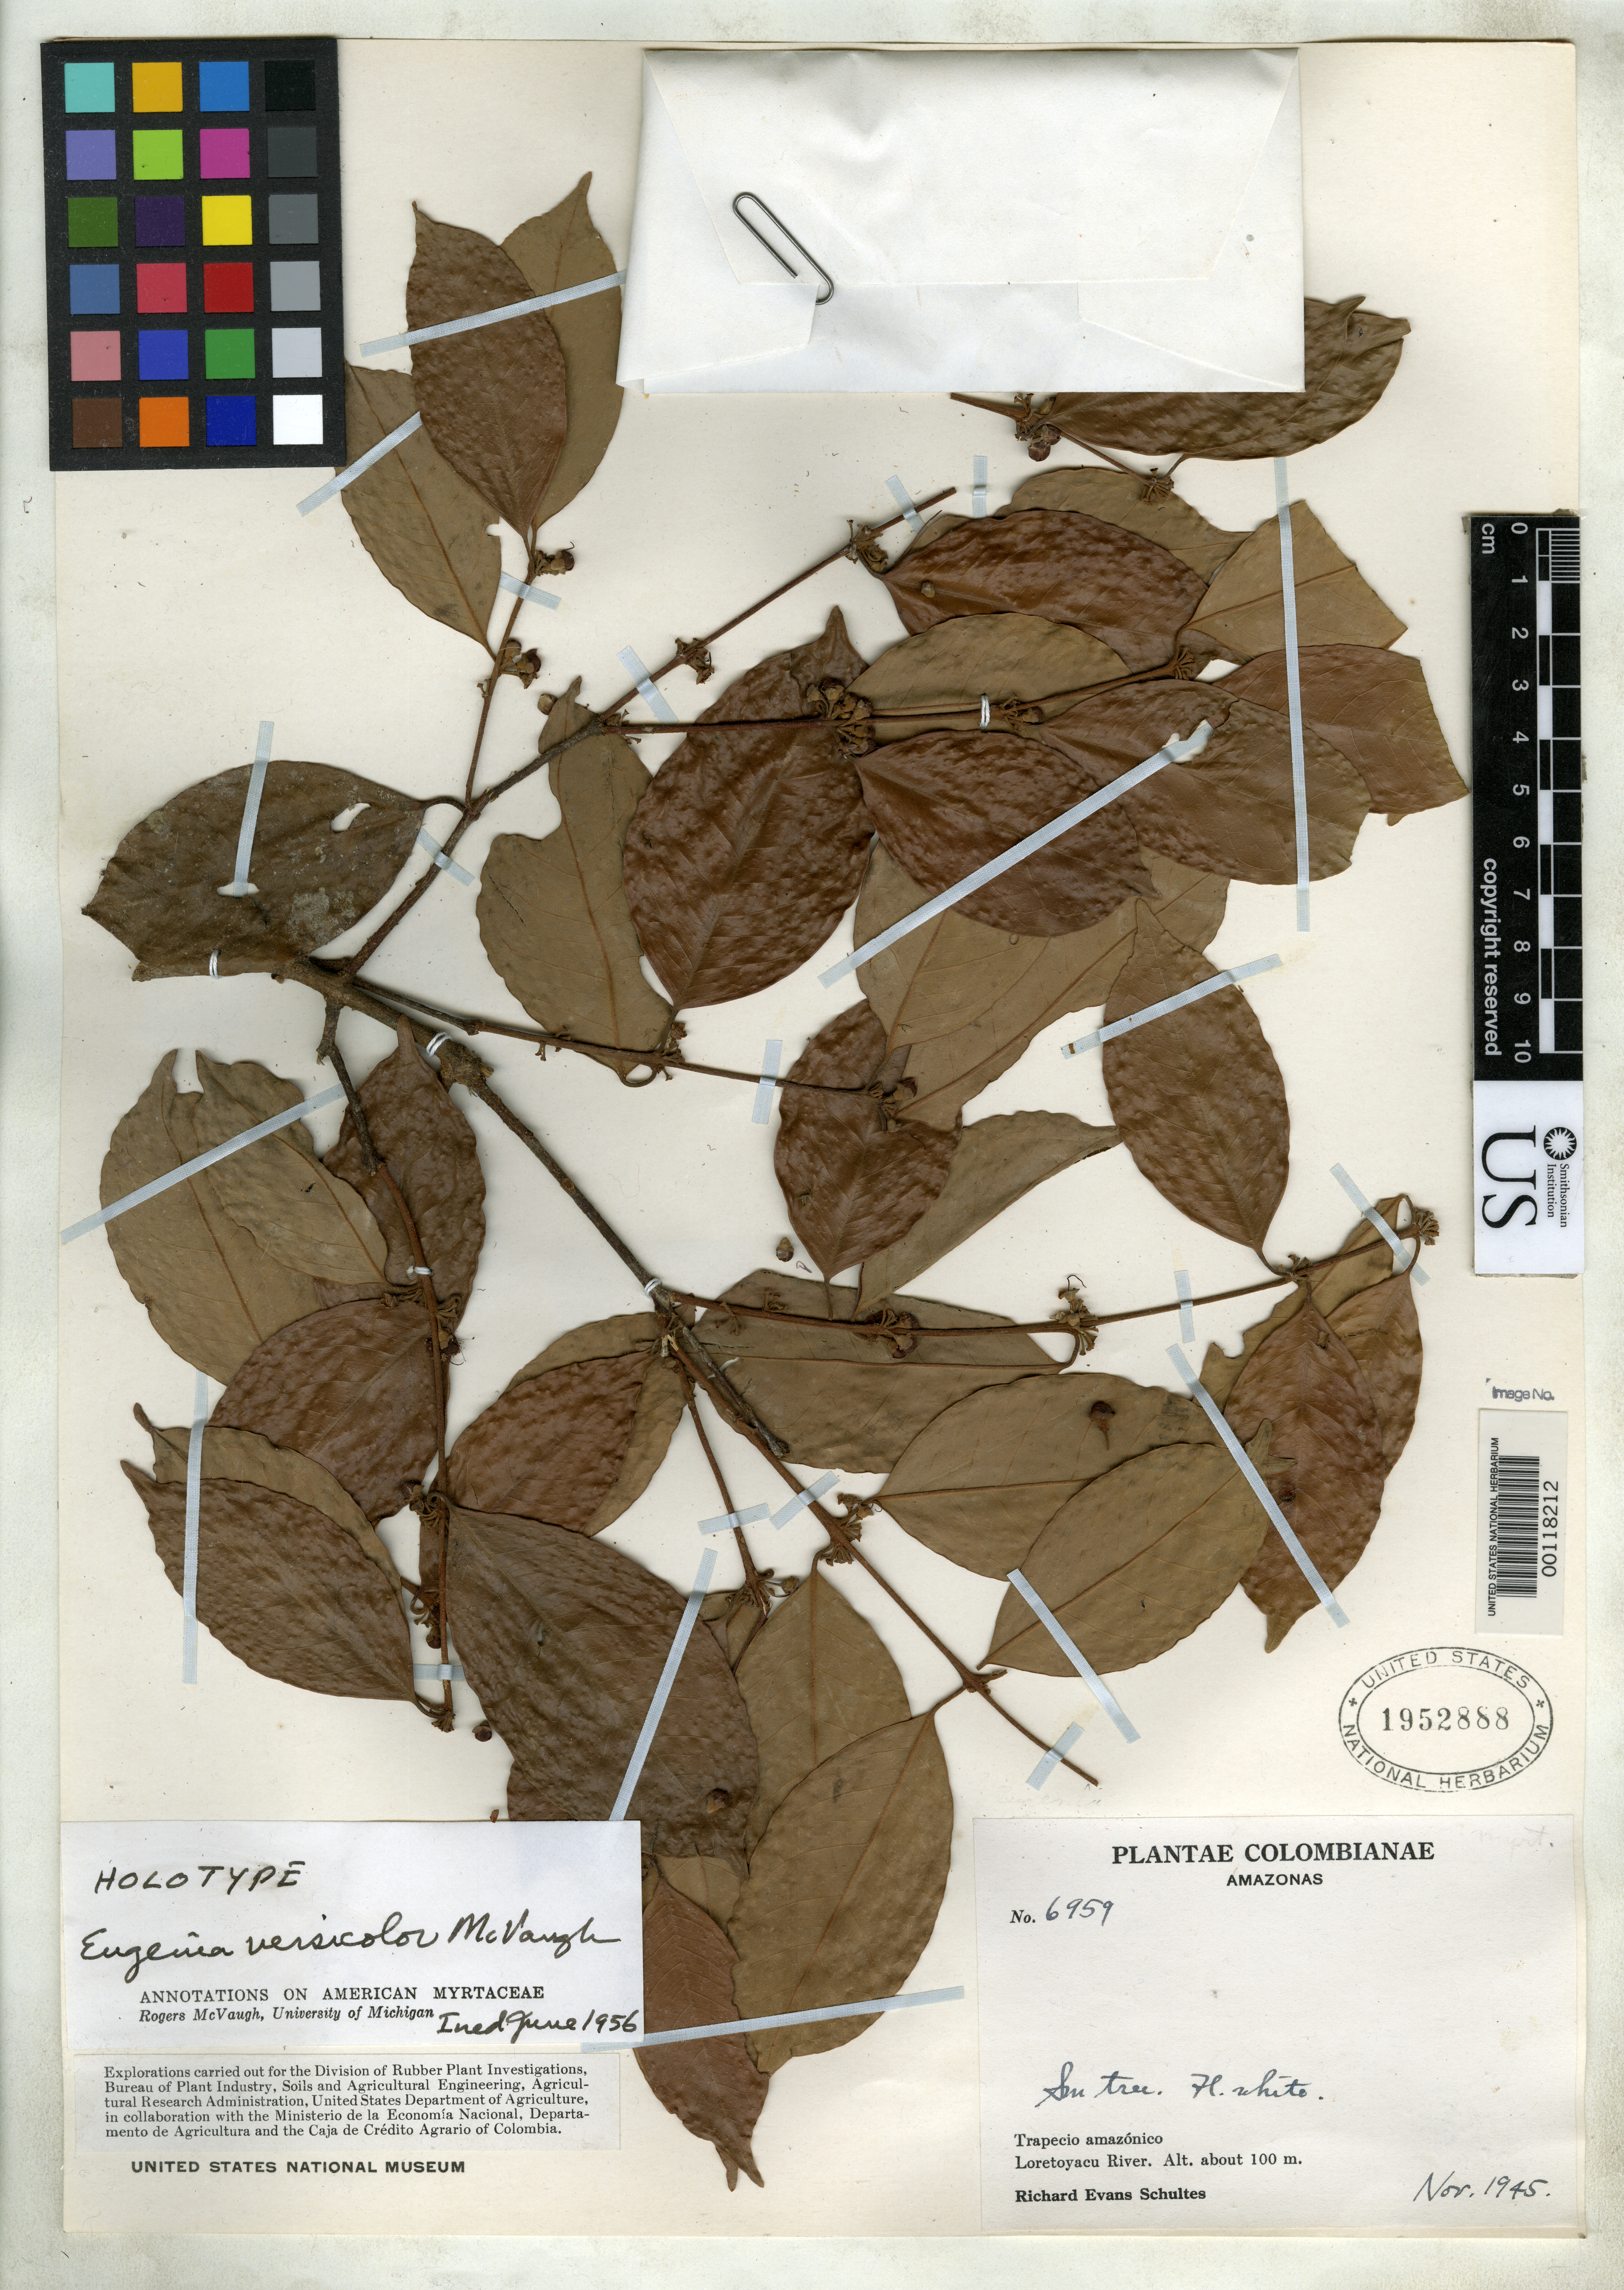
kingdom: Plantae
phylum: Tracheophyta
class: Magnoliopsida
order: Myrtales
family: Myrtaceae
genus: Eugenia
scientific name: Eugenia versicolor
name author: McVaugh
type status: Holotype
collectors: R. E. Schultes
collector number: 6959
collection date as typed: Nov 1945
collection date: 1945-11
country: Colombia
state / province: Amazônas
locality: Loreta-Yacu River, Trapecio Amazonico.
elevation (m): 100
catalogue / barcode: US 1952888